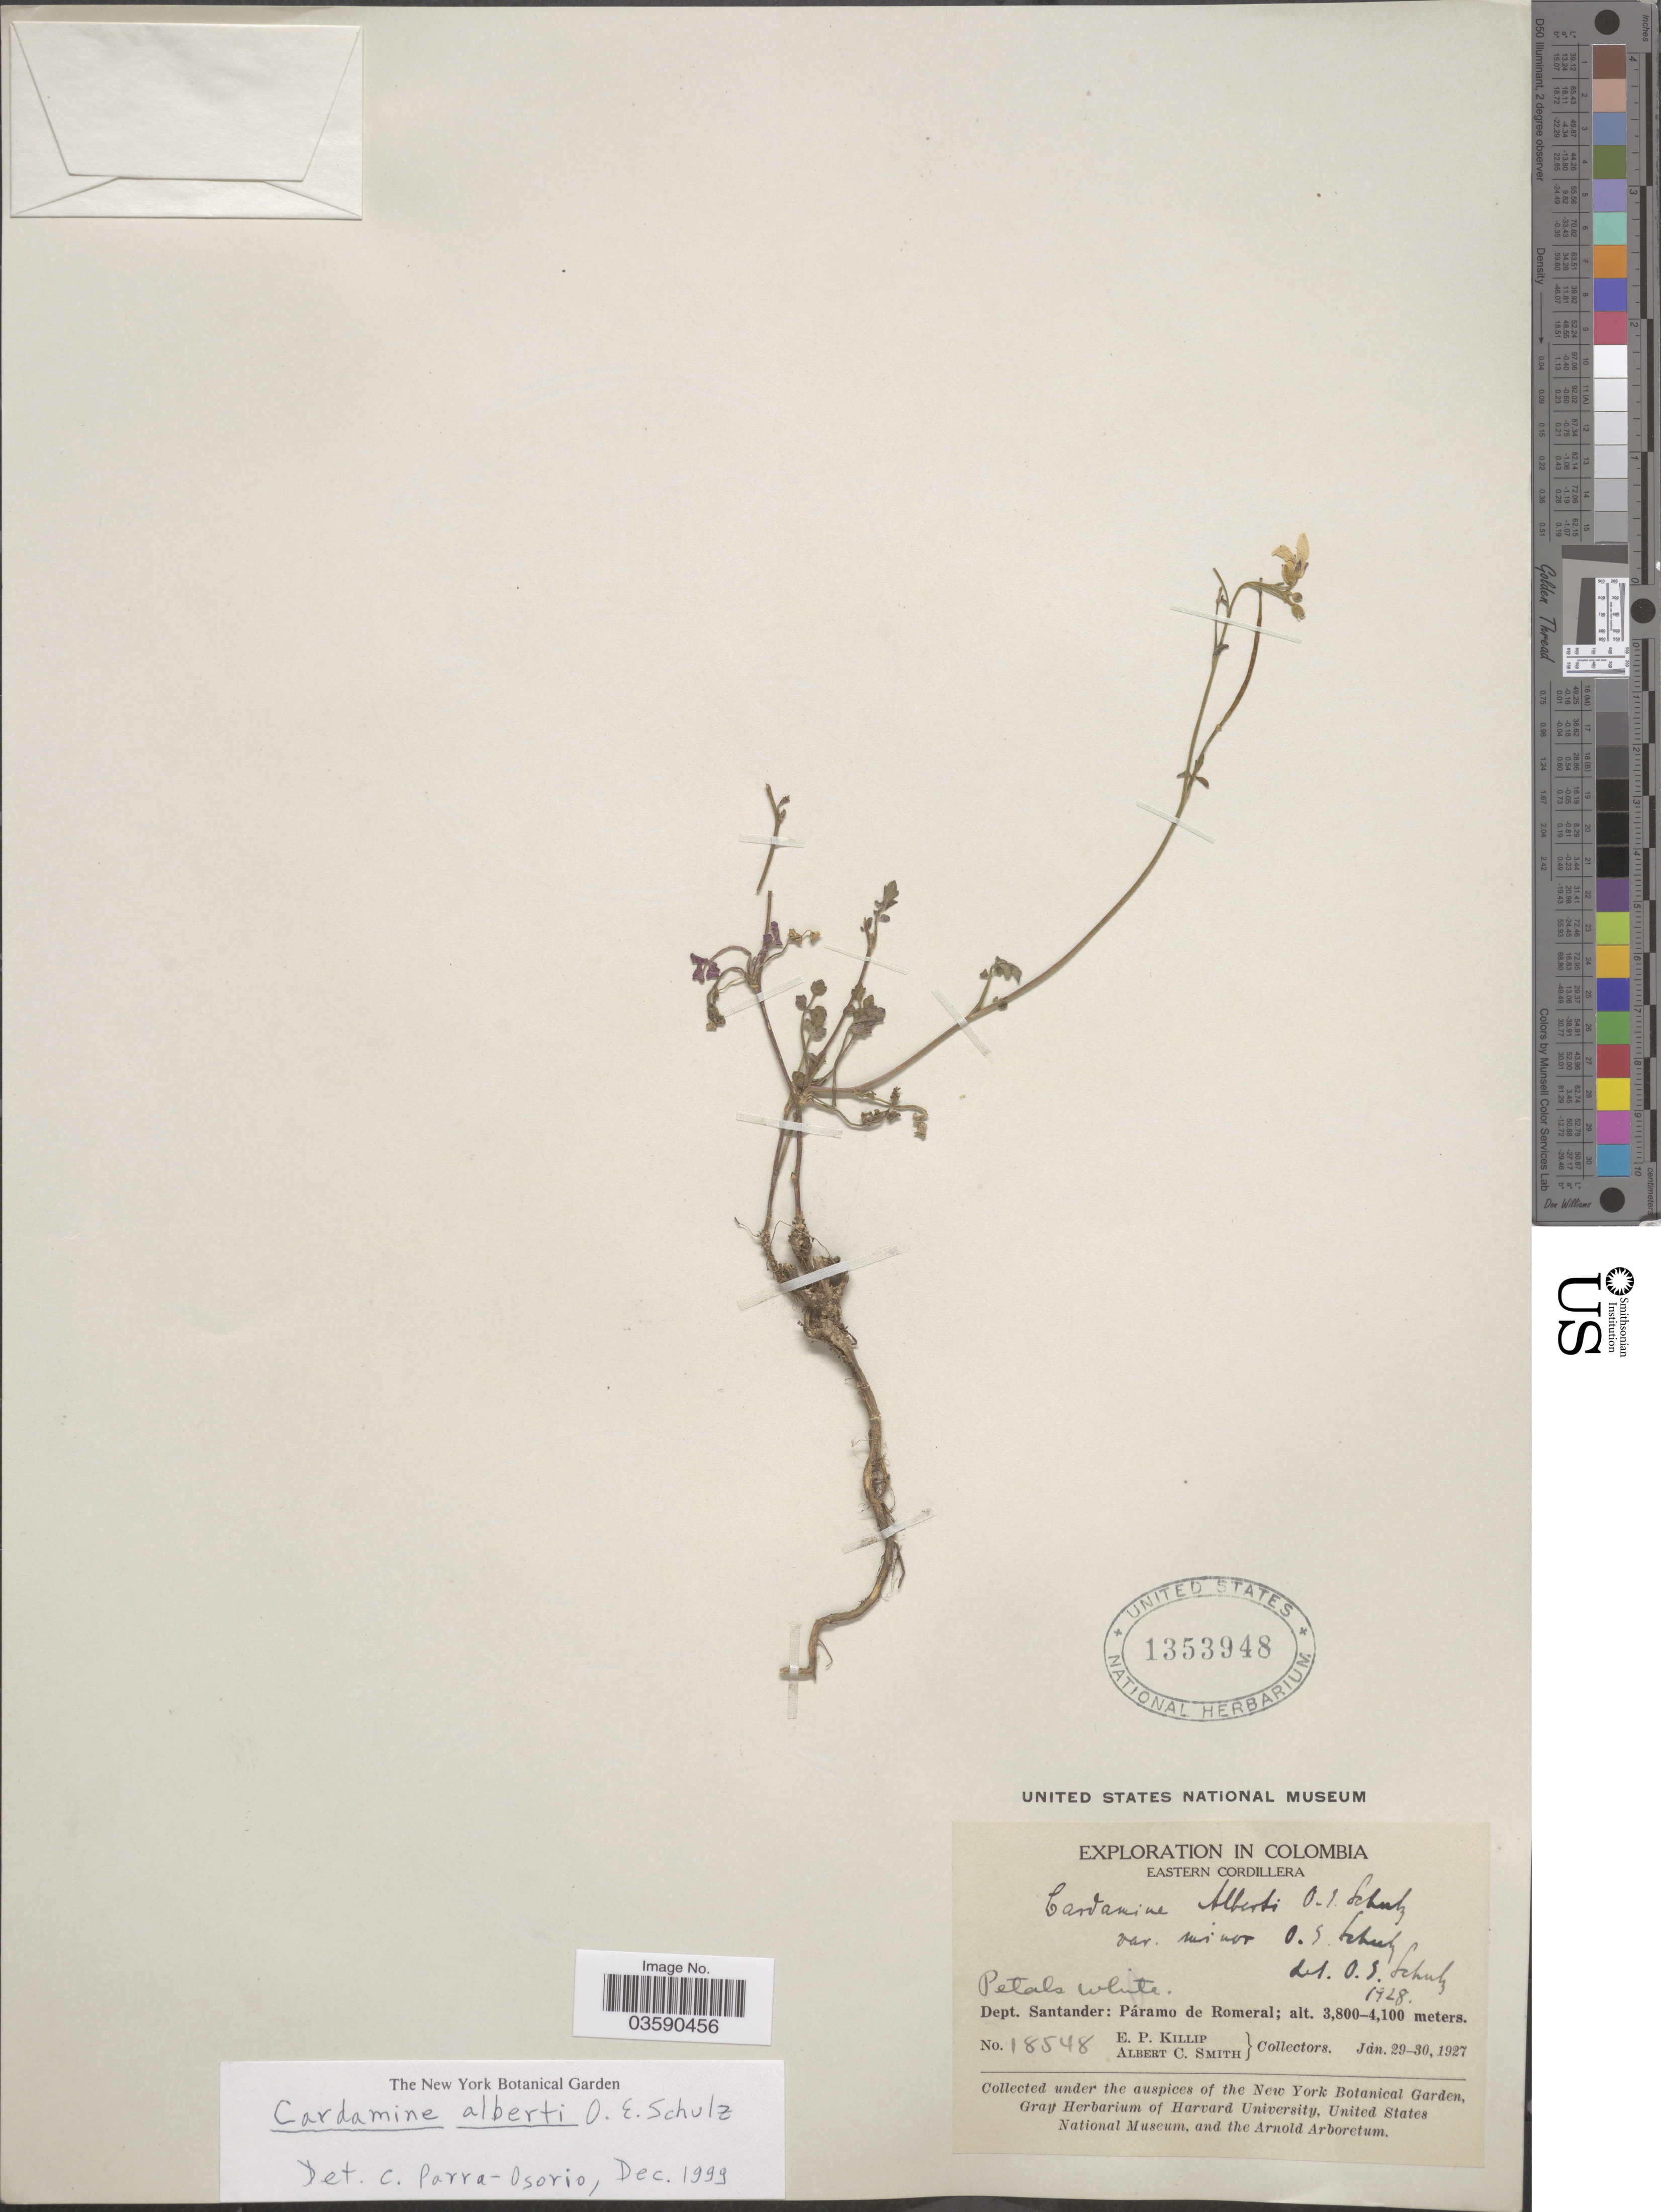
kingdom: Plantae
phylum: Tracheophyta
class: Magnoliopsida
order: Brassicales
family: Brassicaceae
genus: Cardamine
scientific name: Cardamine alberti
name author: O.E. Schulz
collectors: E. P. Killip & A. C. Smith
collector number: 18548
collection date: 1927-01-29/1927-01-30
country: Colombia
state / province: Santander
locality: Eastern Cordillera. Dept. Santander: Páramo de Romeral.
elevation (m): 3800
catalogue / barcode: US 1353948